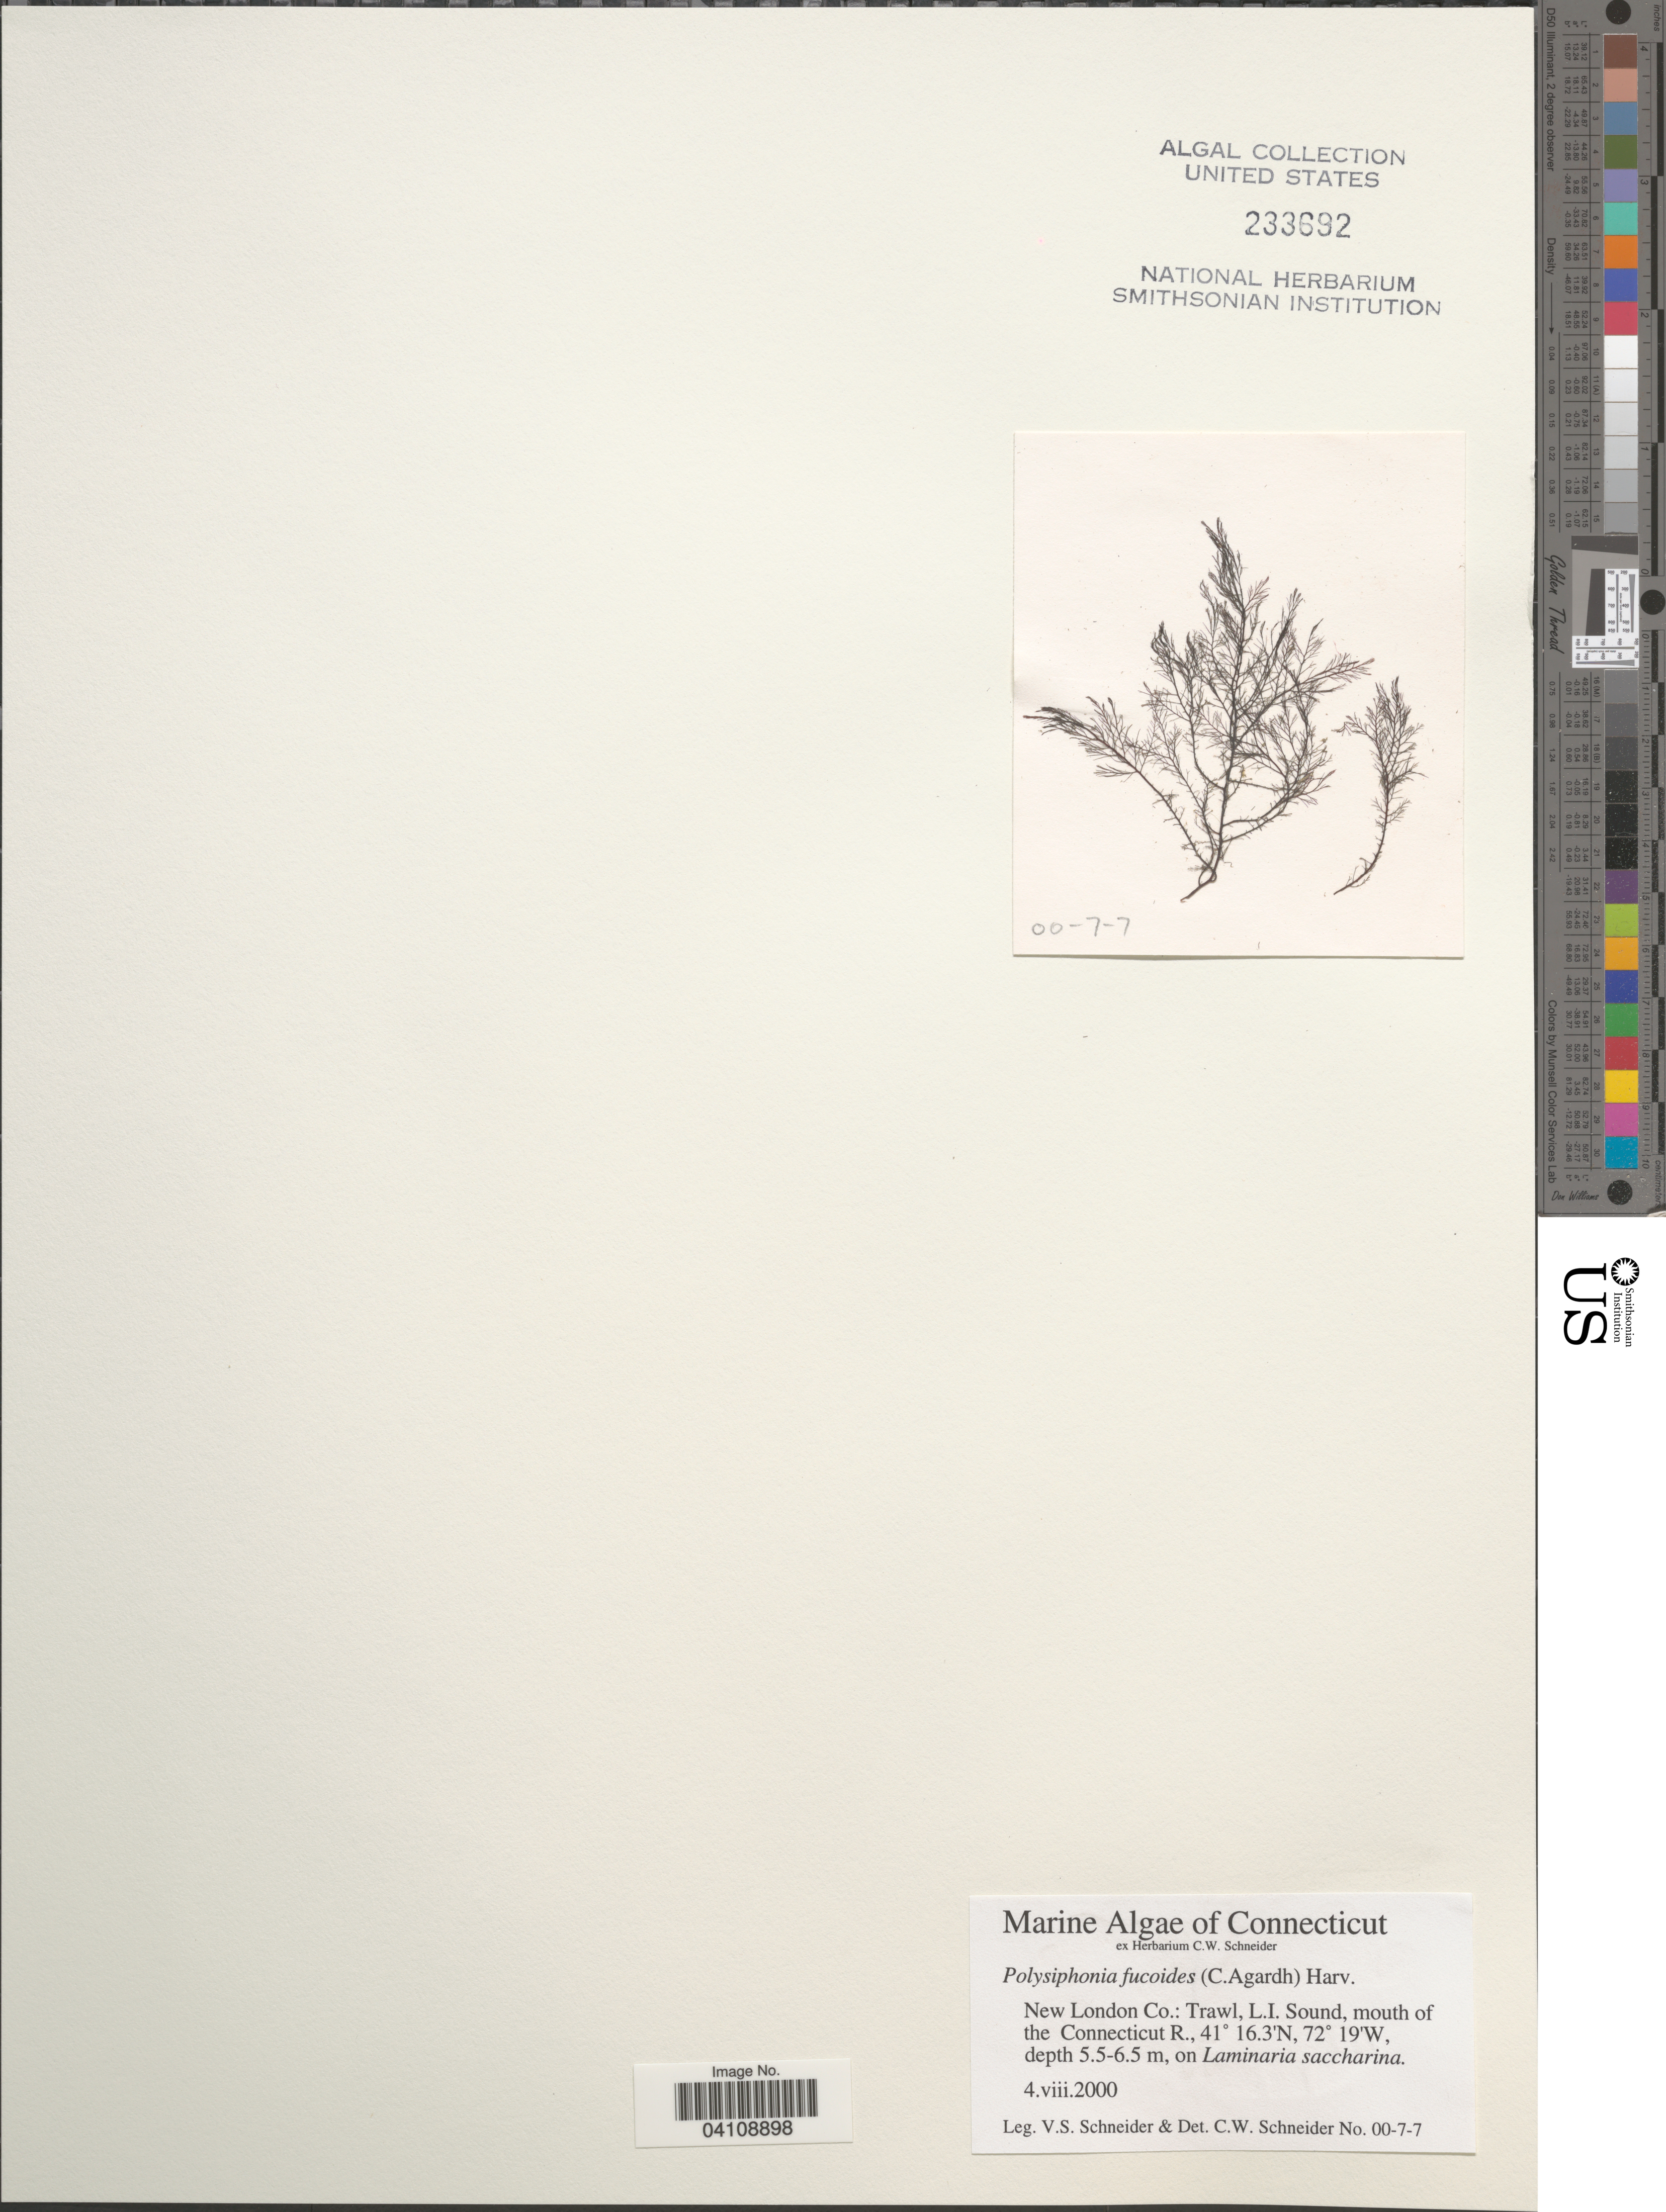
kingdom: Plantae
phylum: Rhodophyta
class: Florideophyceae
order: Ceramiales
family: Rhodomelaceae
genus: Vertebrata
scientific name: Vertebrata fucoides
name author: (Hudson) Kuntze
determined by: Algae name updating Project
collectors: V. Schneider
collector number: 00-7-7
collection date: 2000-08-04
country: United States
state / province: Connecticut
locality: New London Co.: Trawl, L.I. Sound, mouth of the Connecticut R.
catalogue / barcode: US 233692